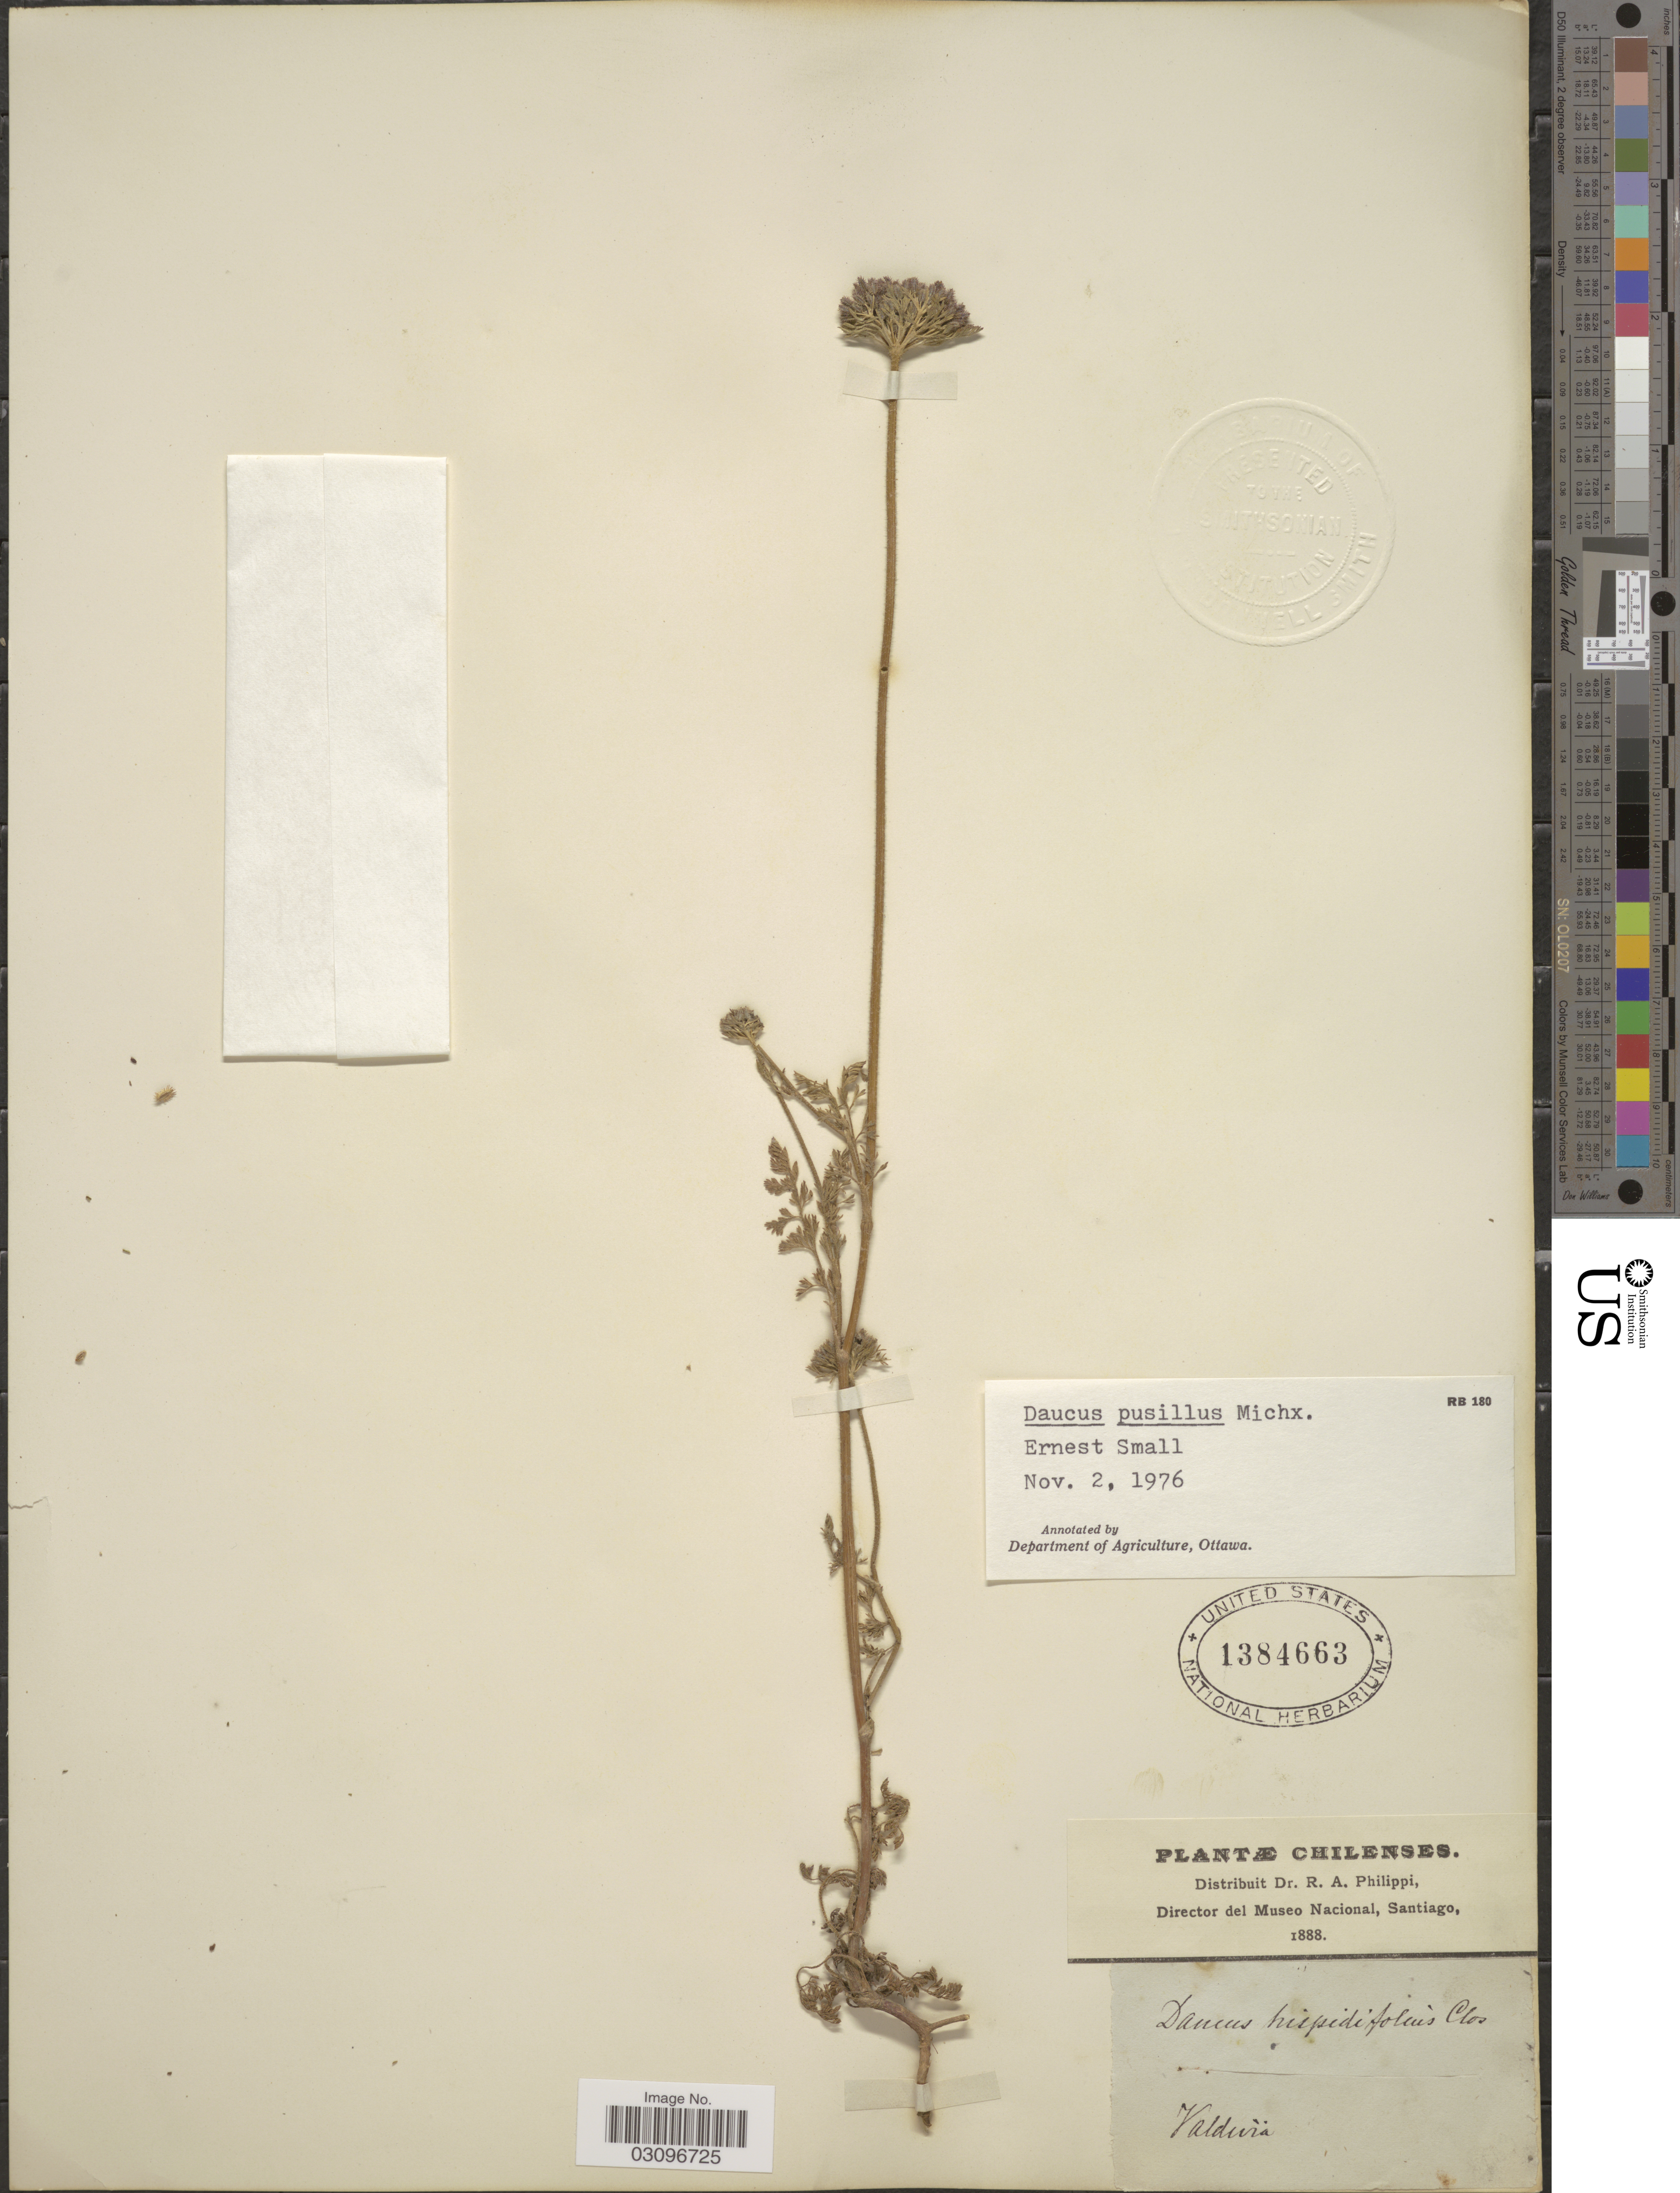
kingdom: Plantae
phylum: Tracheophyta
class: Magnoliopsida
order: Apiales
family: Apiaceae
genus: Daucus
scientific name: Daucus pusillus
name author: Michx.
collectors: R. A. Philippi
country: Chile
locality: Valdivia.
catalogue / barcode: US 1384663